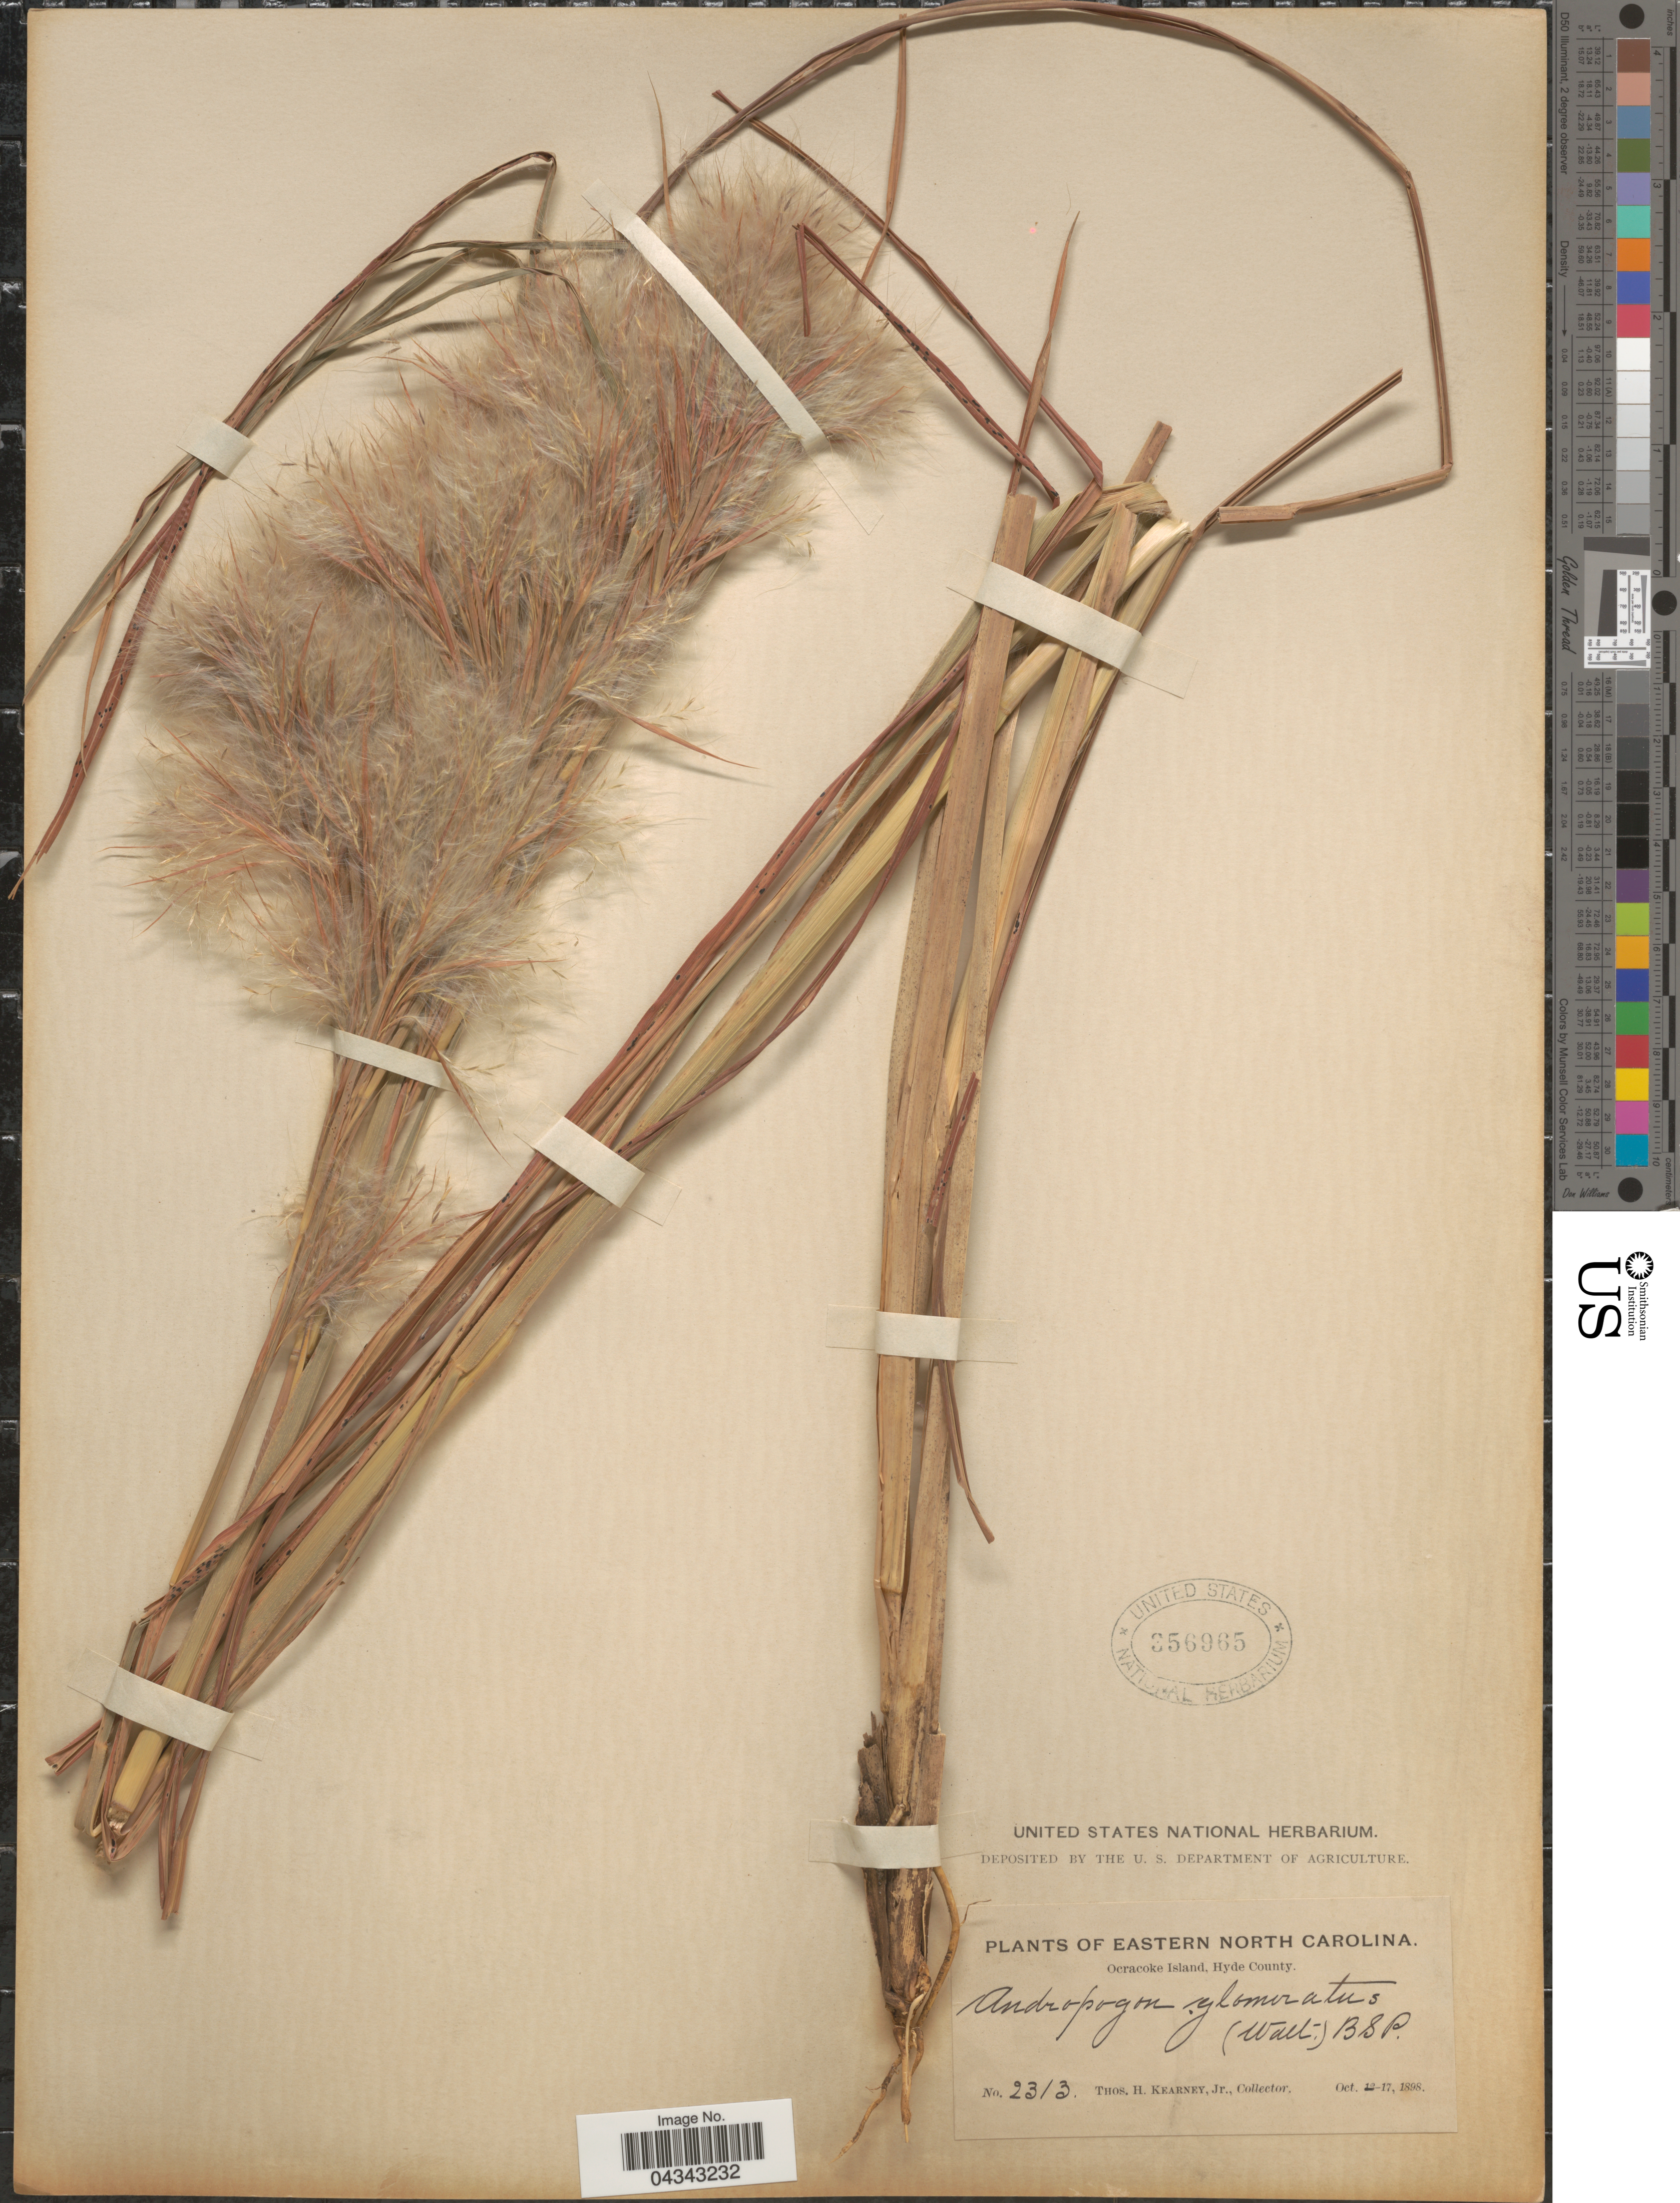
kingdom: Plantae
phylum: Tracheophyta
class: Liliopsida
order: Poales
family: Poaceae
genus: Andropogon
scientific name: Andropogon glomeratus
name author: (Walter) Britton, Stearns & Poggenb.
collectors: T. H. Kearney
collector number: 2313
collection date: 1898-10-17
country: United States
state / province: North Carolina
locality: Eastern North Carolina. Ocracoke Island, Hyde County.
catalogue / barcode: US 356965